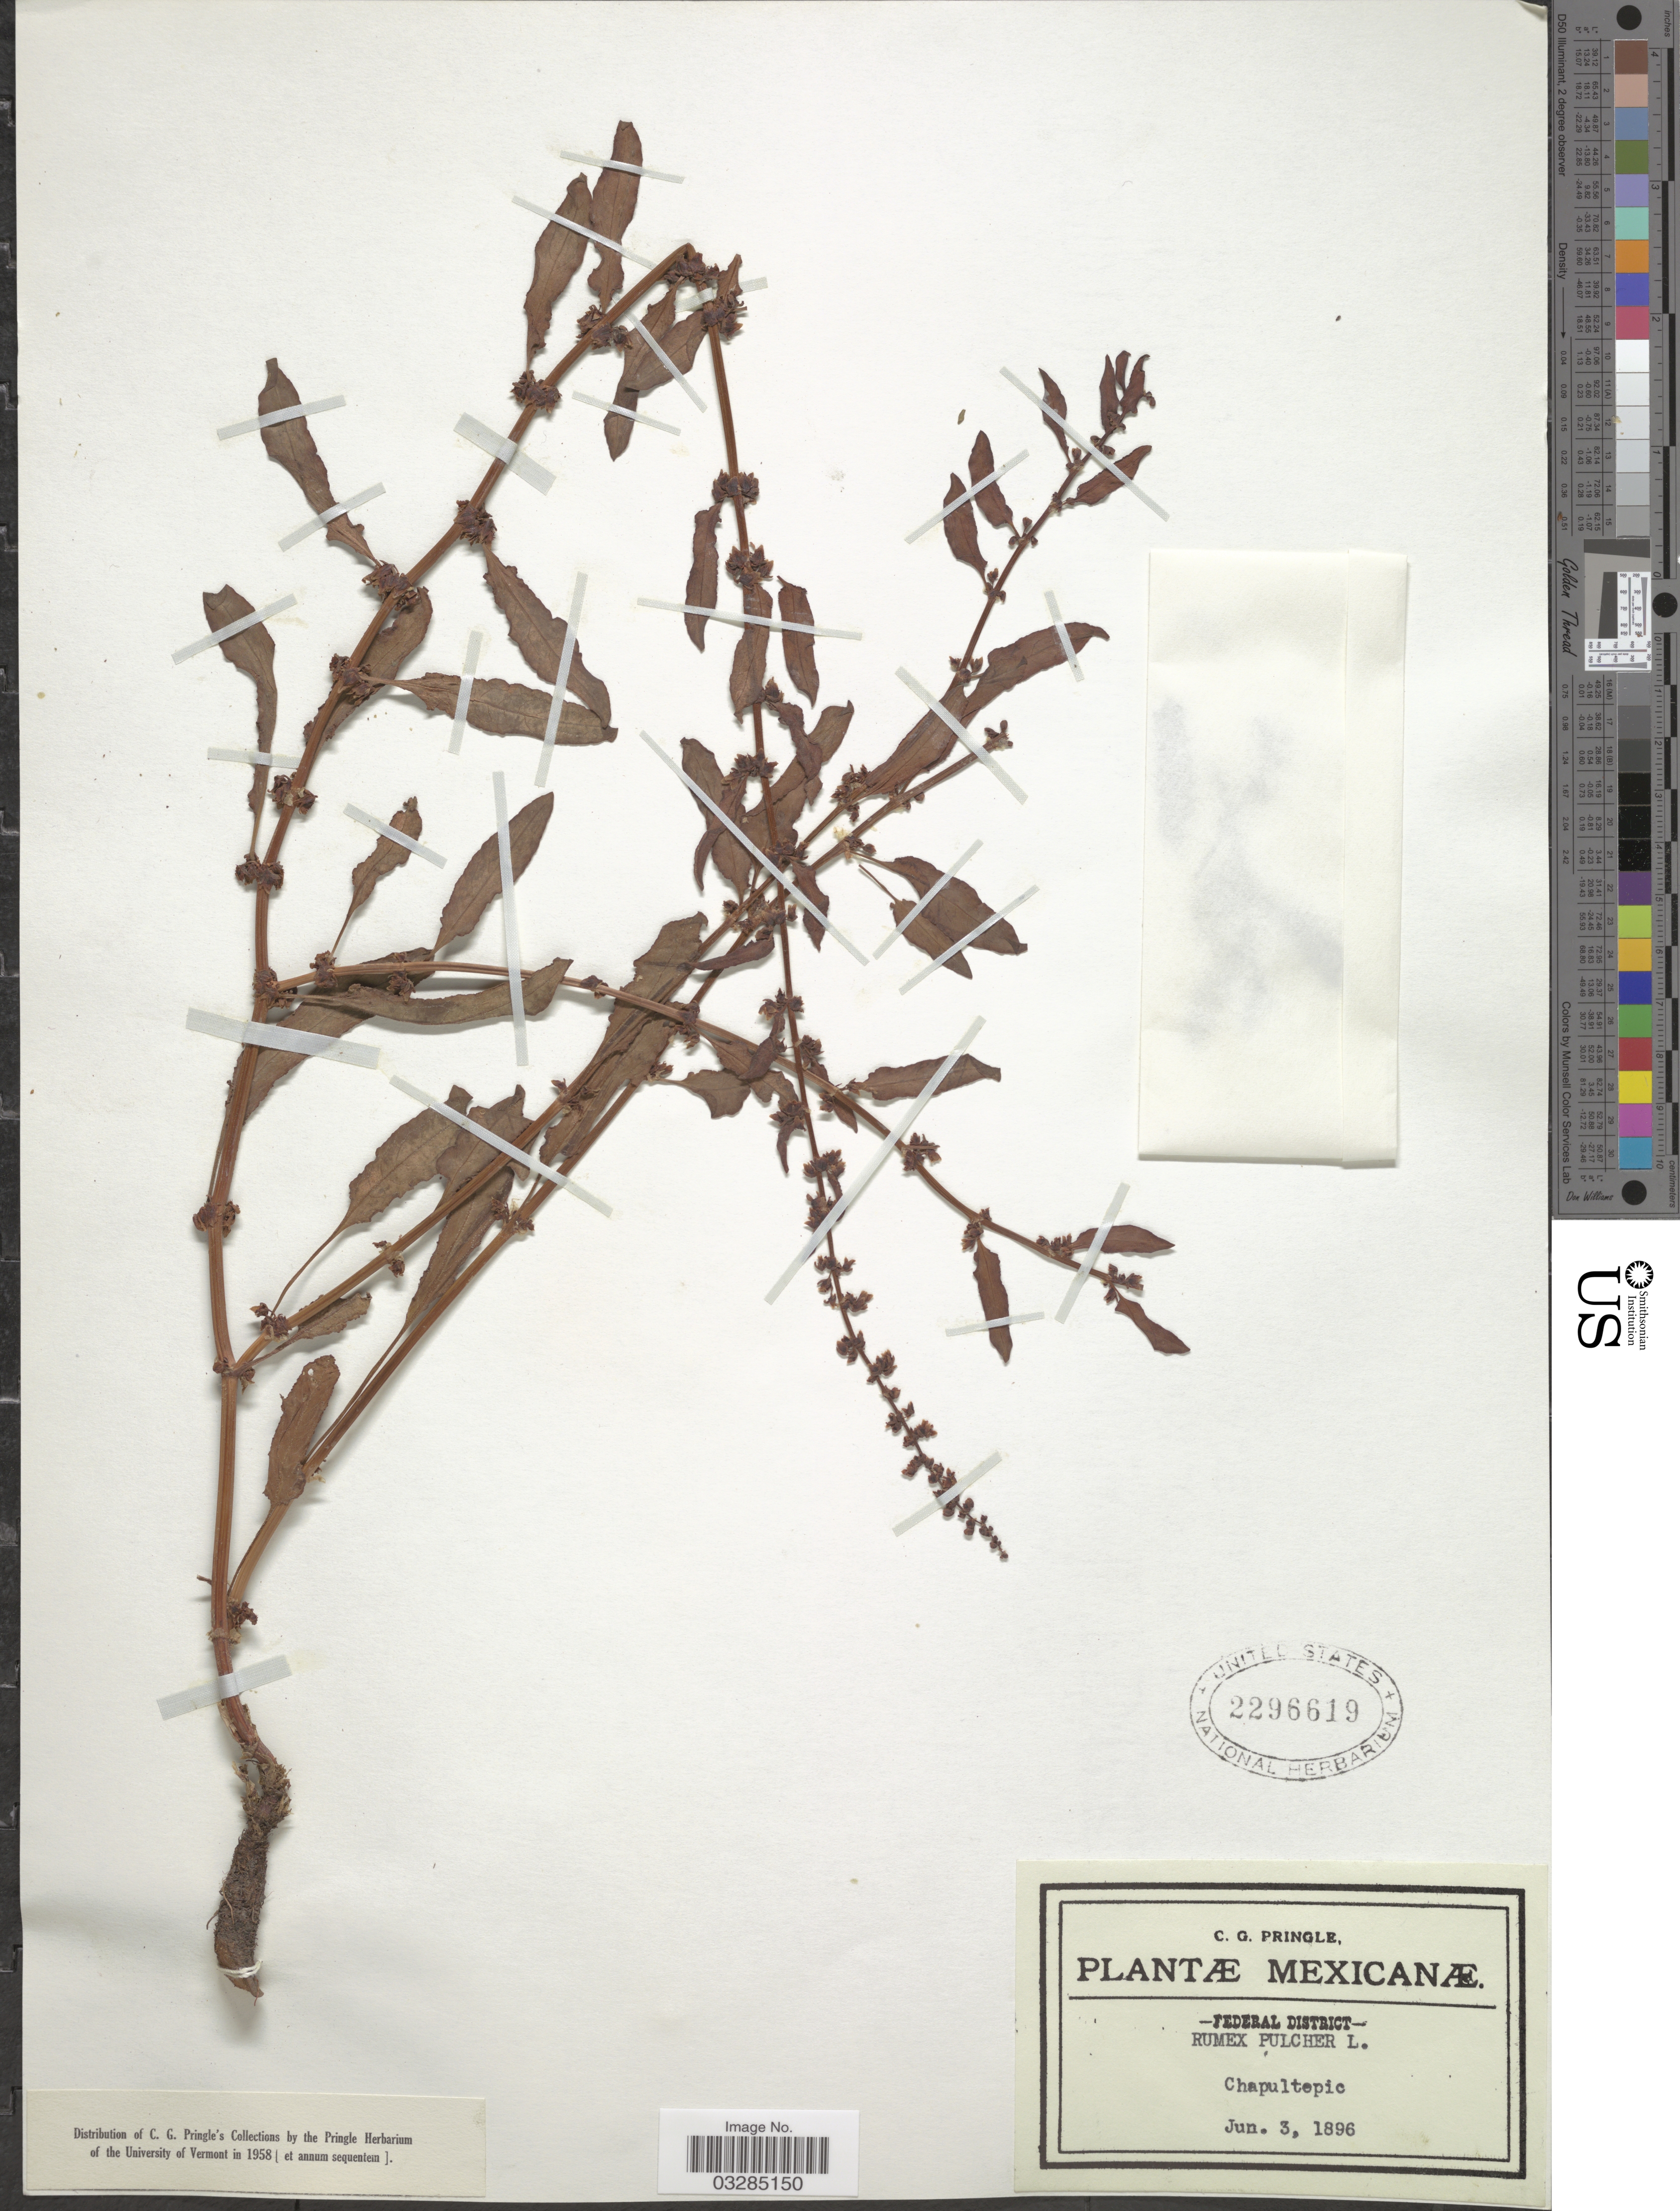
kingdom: Plantae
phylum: Tracheophyta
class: Magnoliopsida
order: Caryophyllales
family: Polygonaceae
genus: Rumex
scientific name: Rumex pulcher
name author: L.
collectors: C. G. Pringle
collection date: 1896-06-03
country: Mexico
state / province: Distrito Federal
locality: Chapultepic.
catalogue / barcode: US 2296619